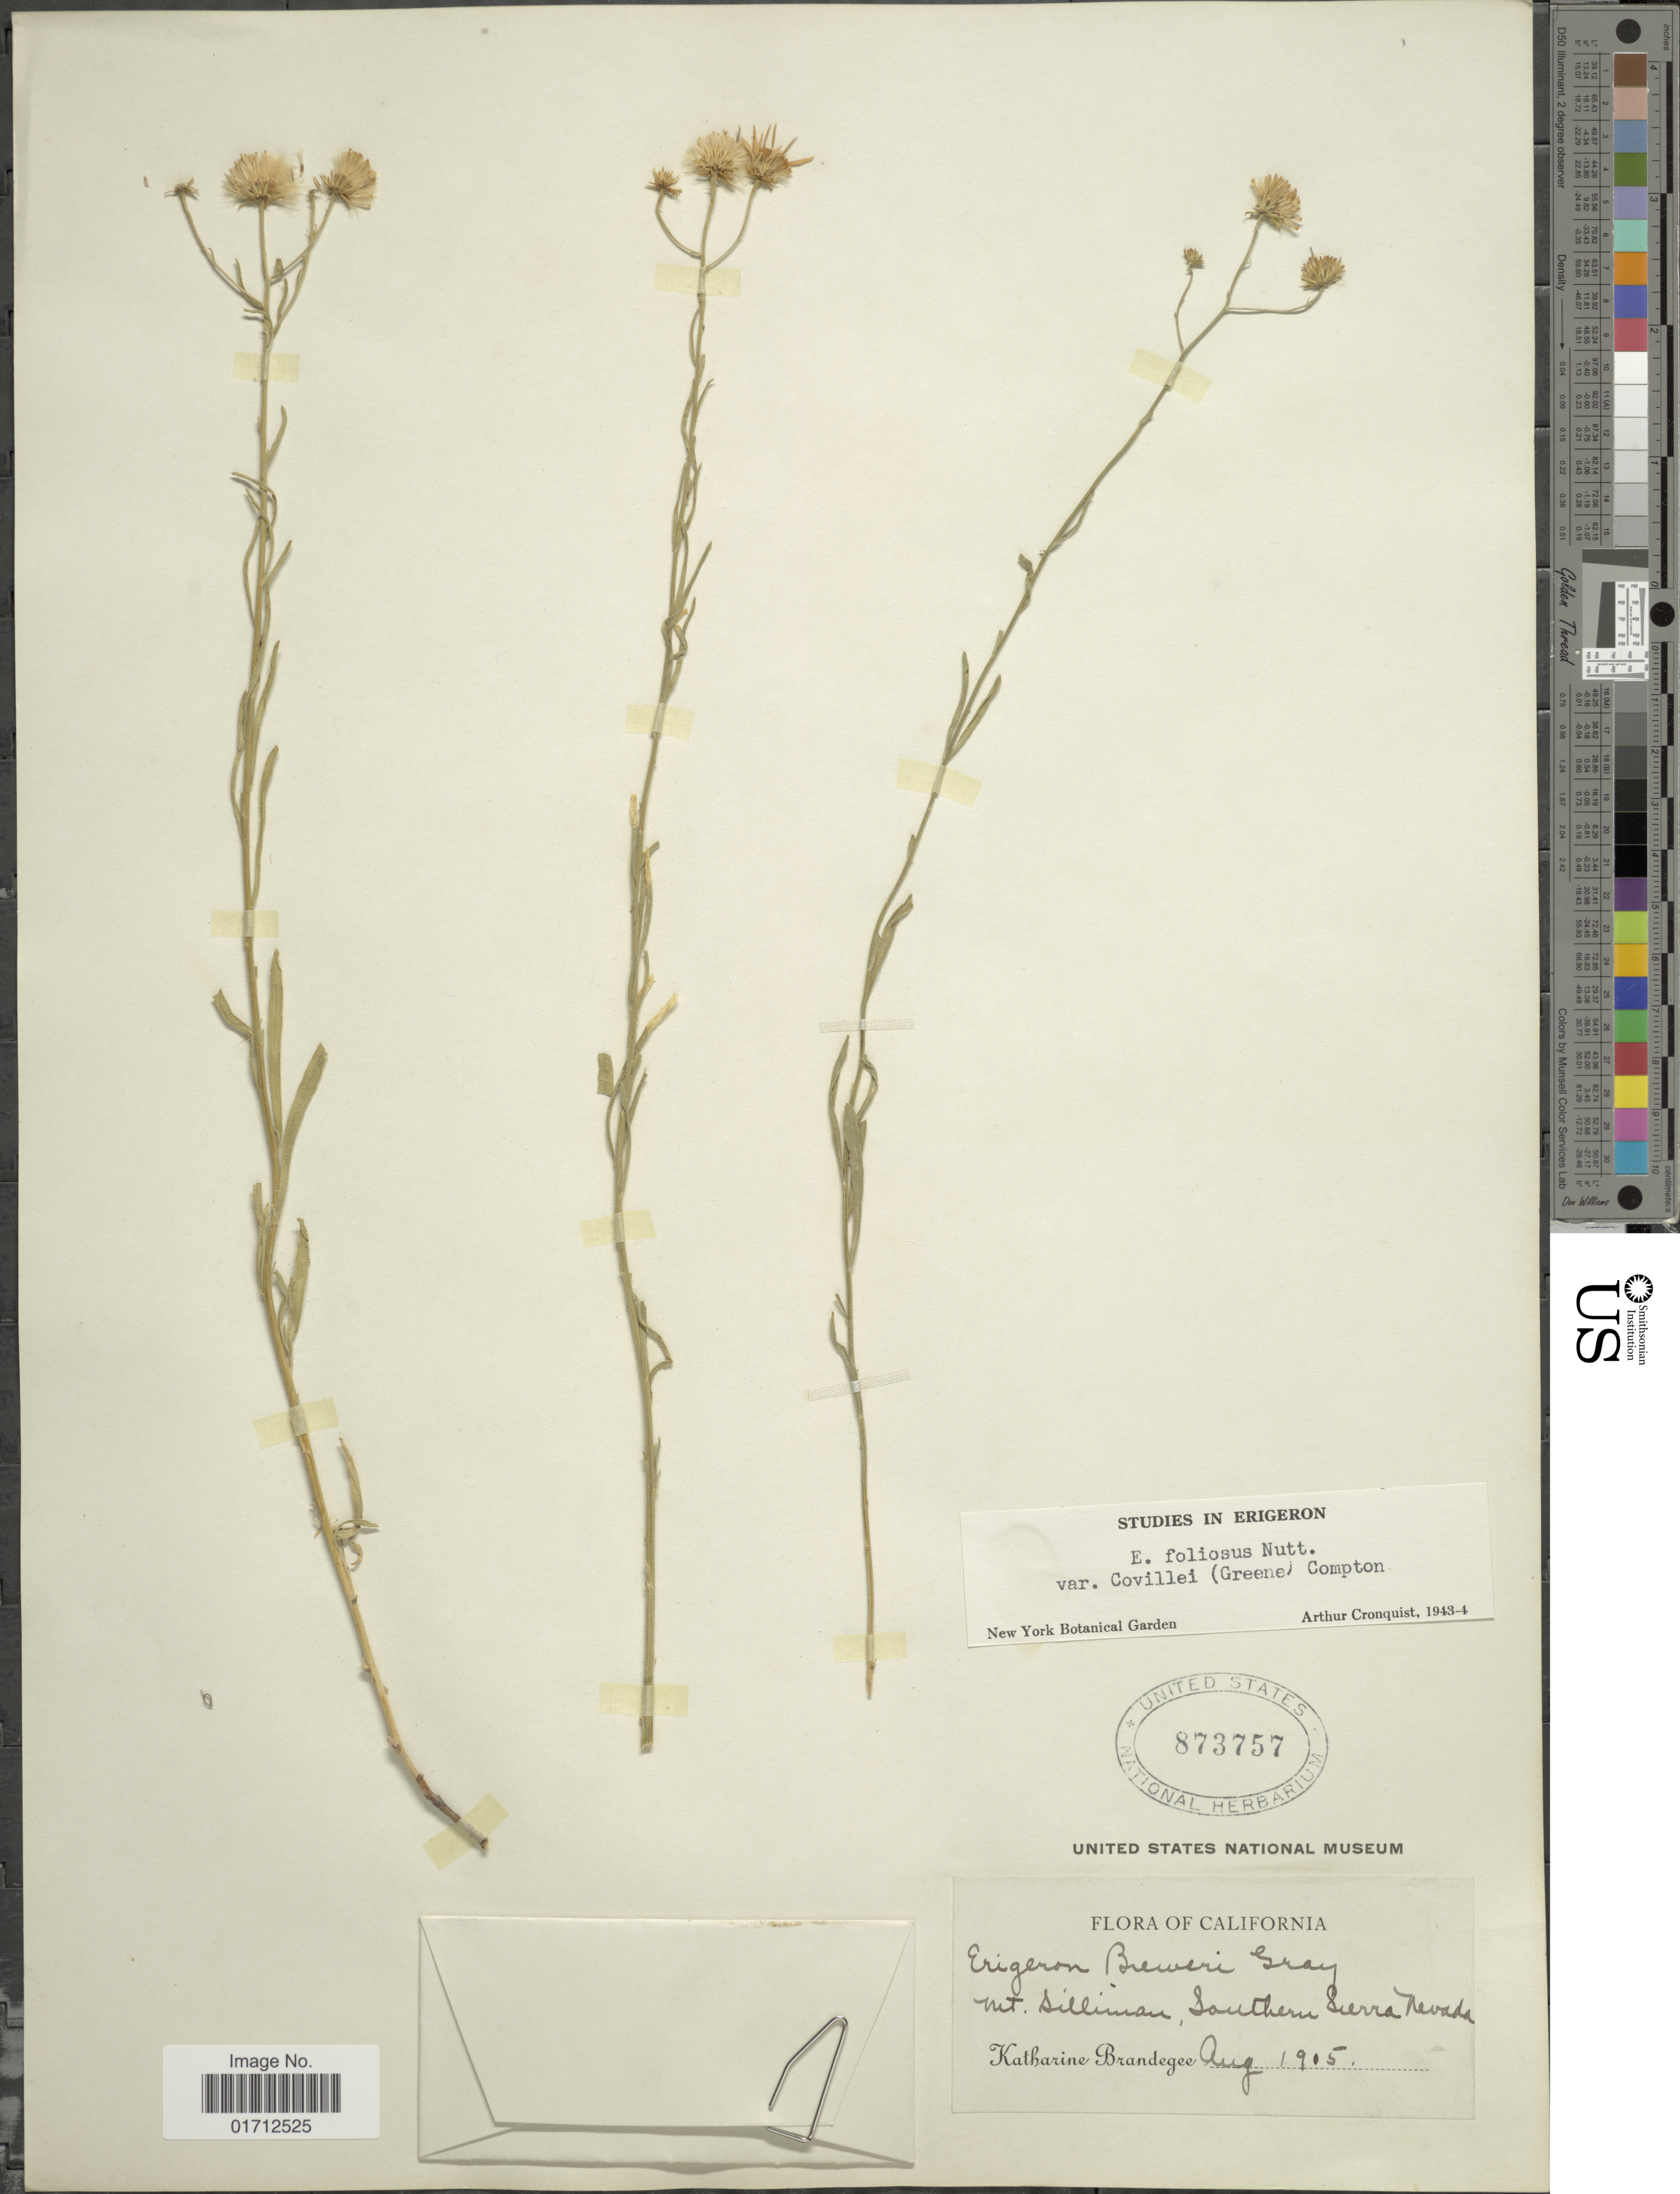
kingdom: Plantae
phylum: Tracheophyta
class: Magnoliopsida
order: Asterales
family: Asteraceae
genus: Erigeron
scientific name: Erigeron foliosus var. covillei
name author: Nutt.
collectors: M. K. Brandegee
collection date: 1905-08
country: United States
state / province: California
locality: Mt. Silliman, Southern Sierra Nevada.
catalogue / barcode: US 873757